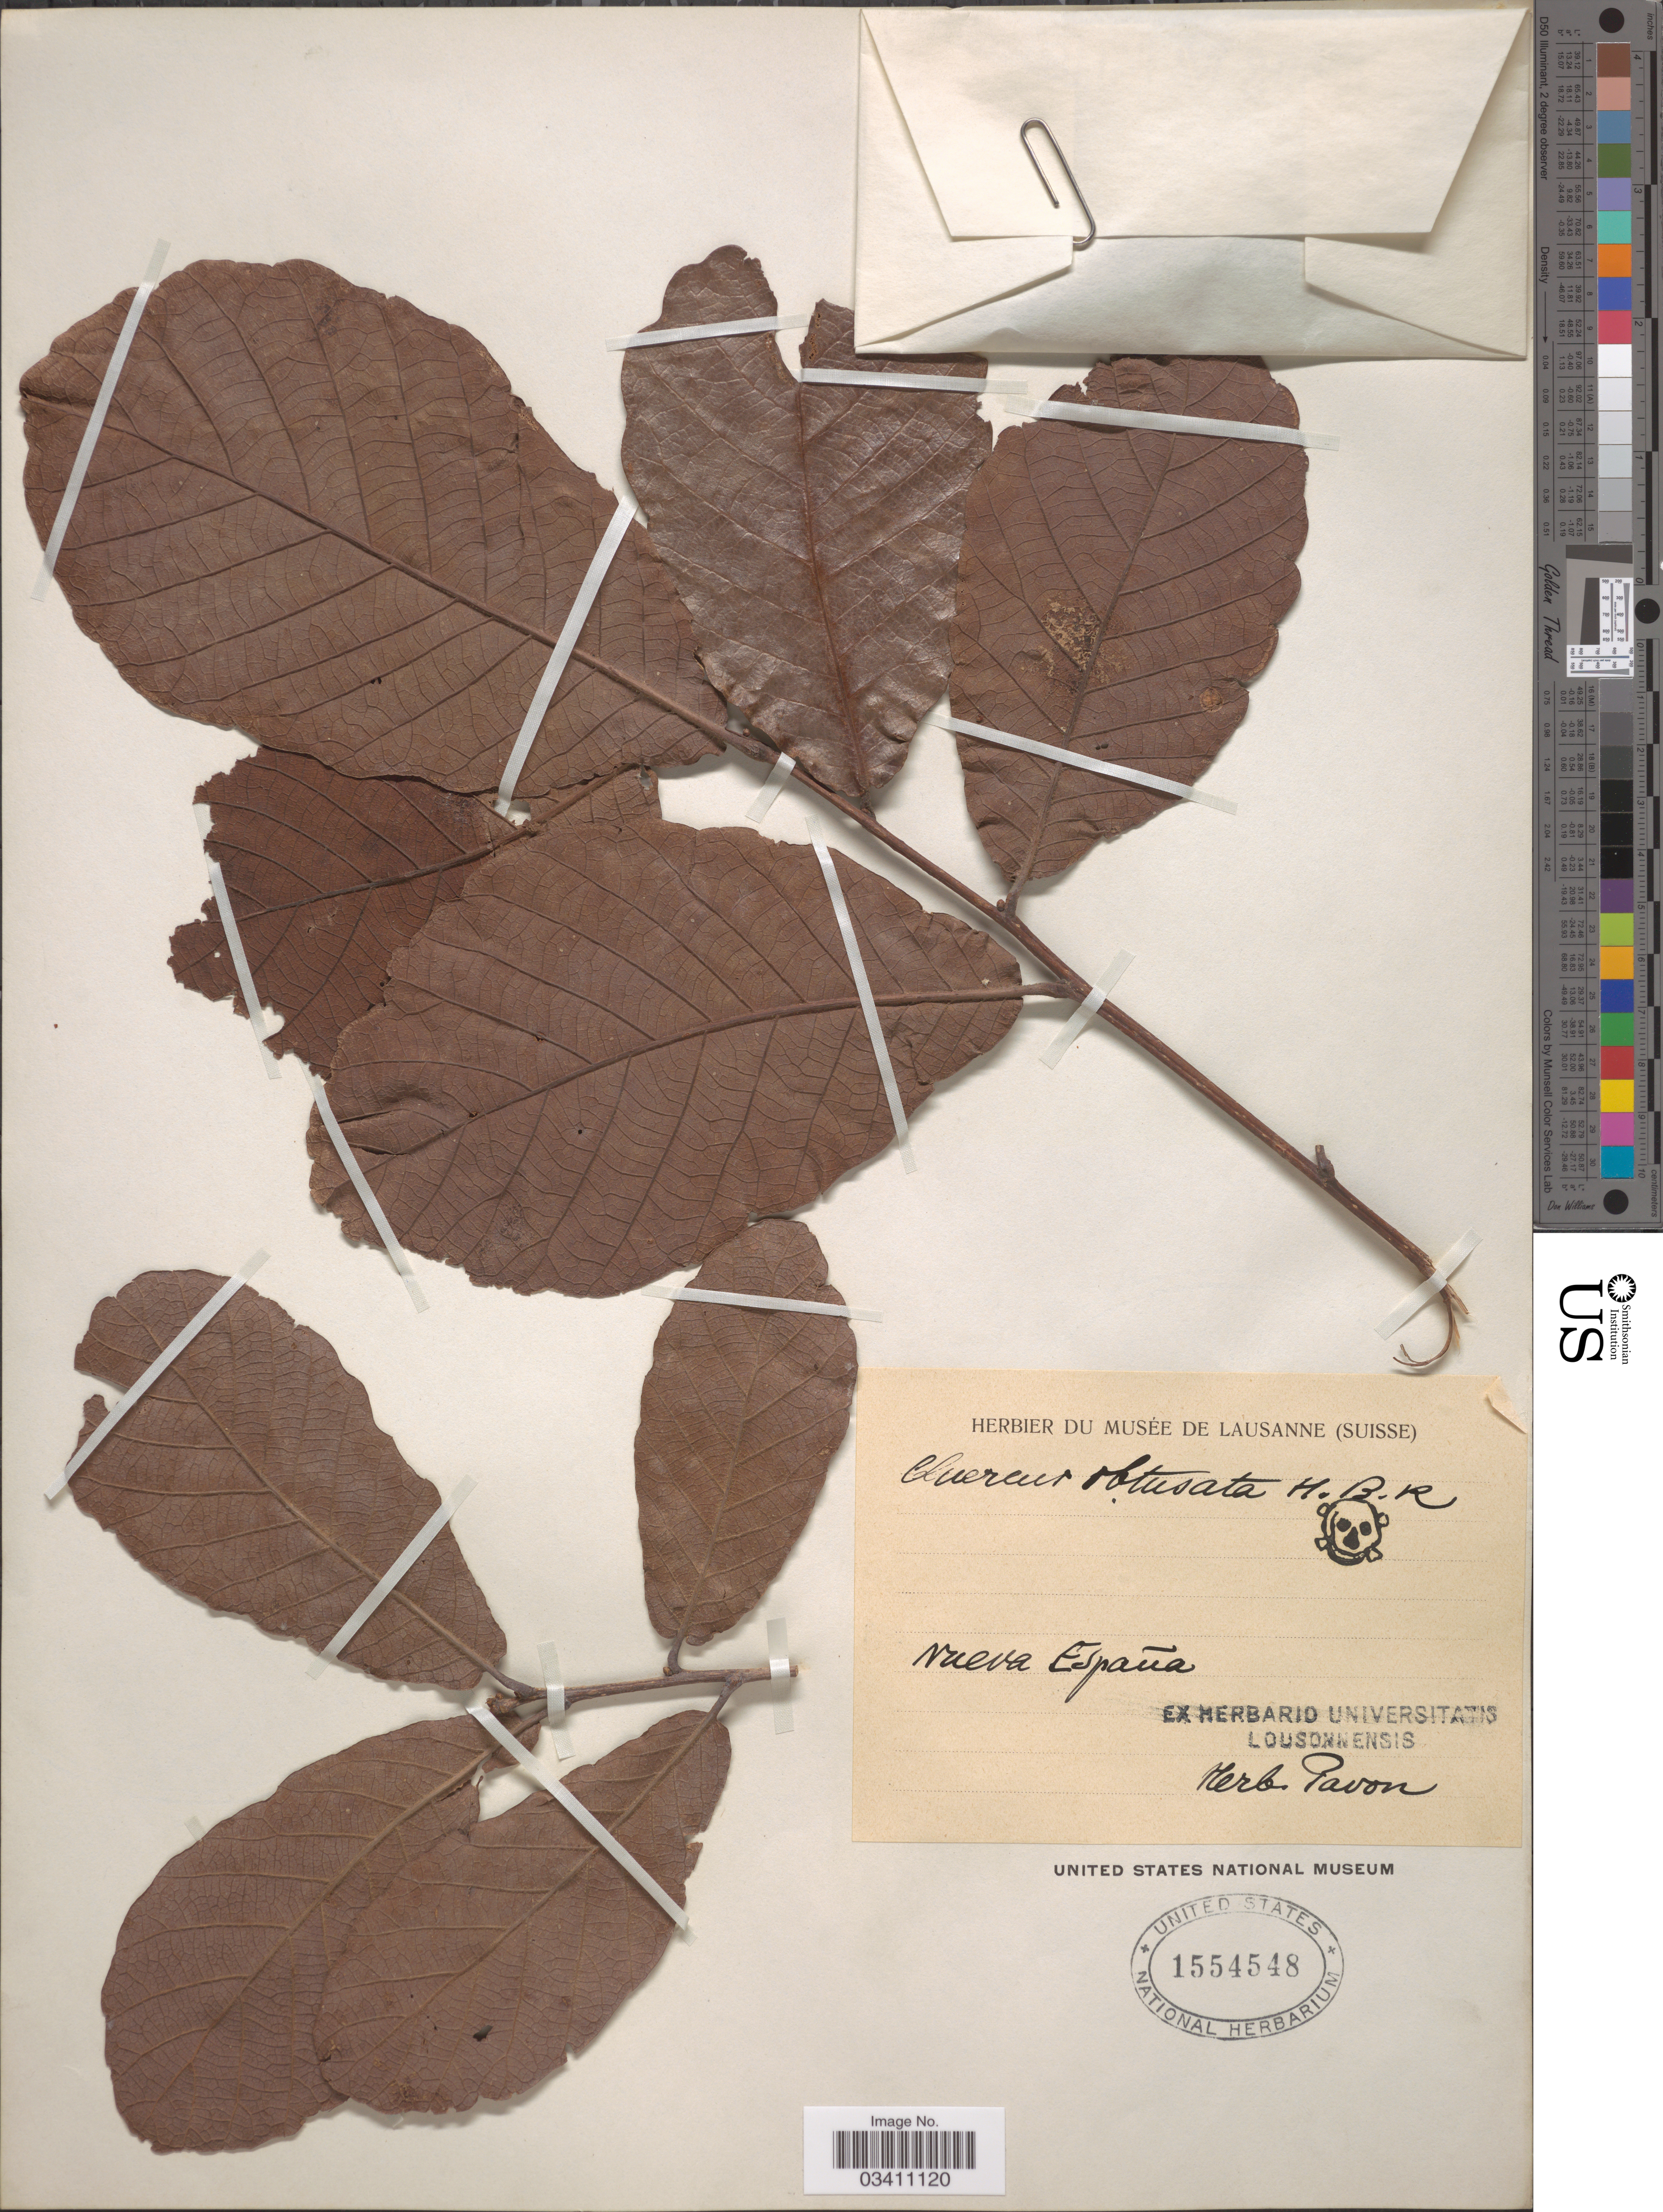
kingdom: Plantae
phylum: Tracheophyta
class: Magnoliopsida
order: Fagales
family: Fagaceae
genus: Quercus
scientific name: Quercus obtusata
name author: Humb. & Bonpl.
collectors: ex herb. Pavon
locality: Nueva España.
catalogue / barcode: US 1554548